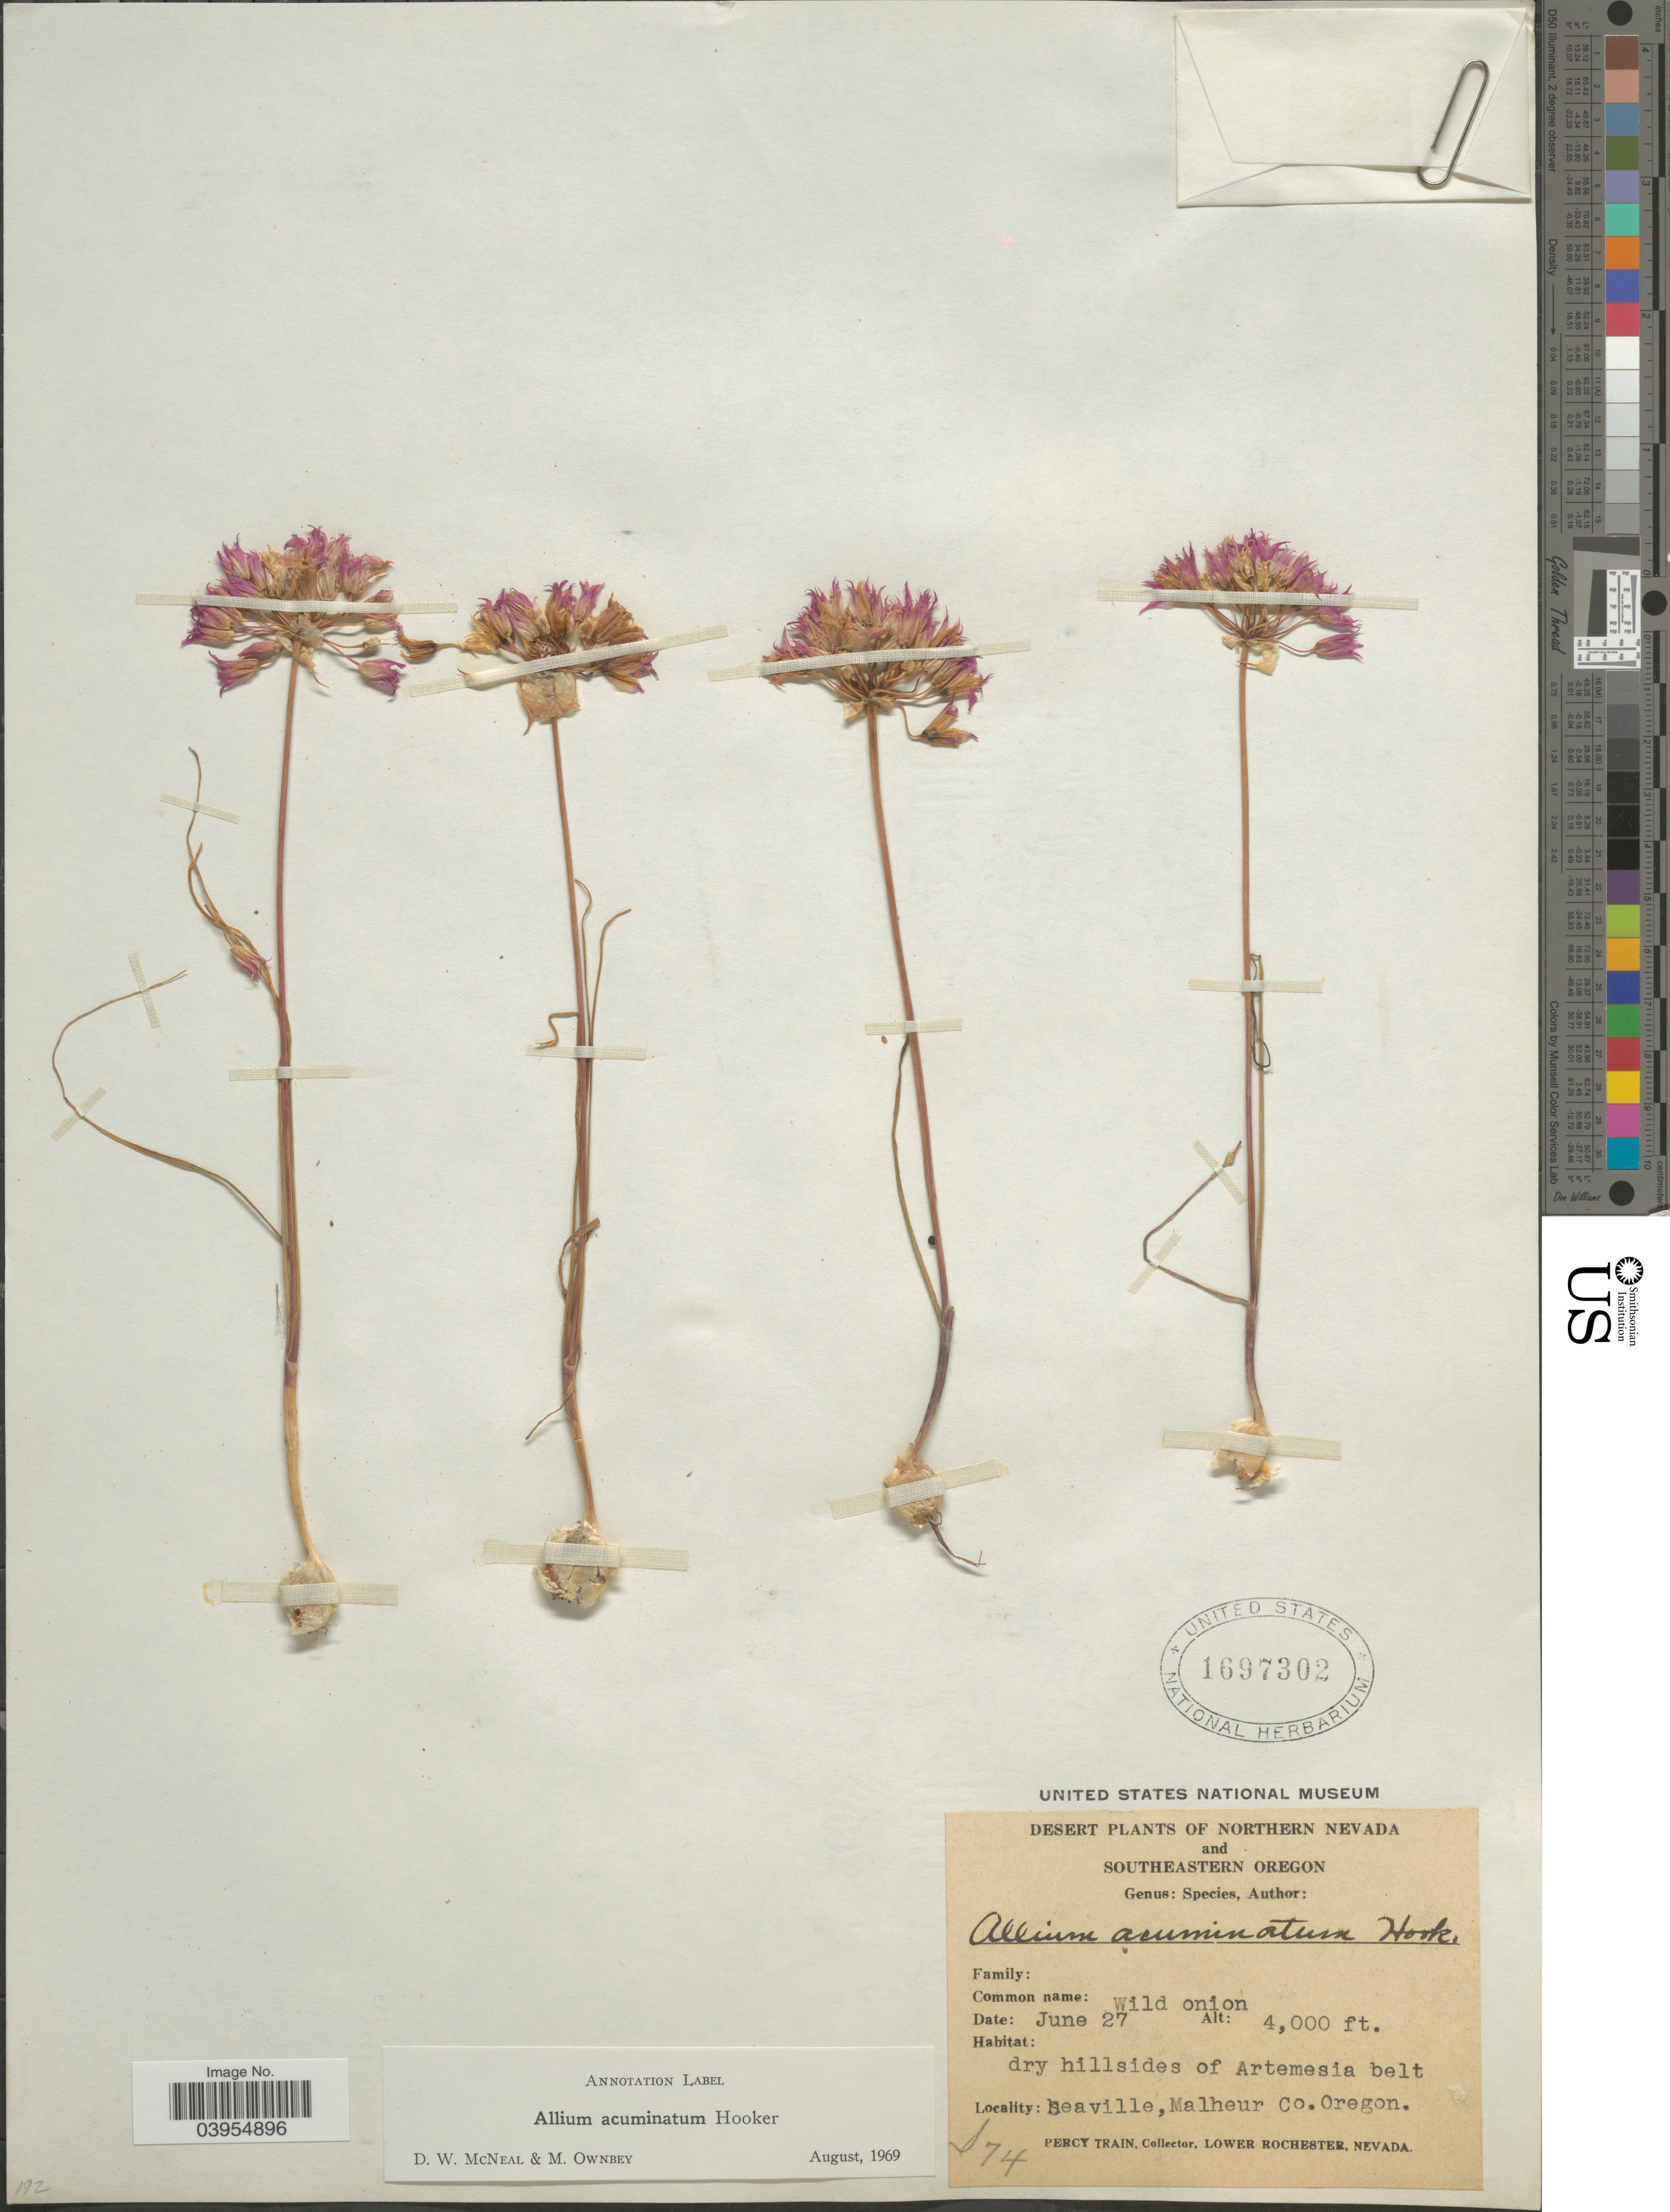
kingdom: Plantae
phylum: Tracheophyta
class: Liliopsida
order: Asparagales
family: Amaryllidaceae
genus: Allium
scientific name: Allium acuminatum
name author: Hook.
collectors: P. Train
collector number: S74*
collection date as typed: Transcribed d/m/y: /6/27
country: United States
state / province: Oregon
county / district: Malheur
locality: Southeastern Oregon. Dry hillsides of Artemesia belt. Seaville, Malheur Co.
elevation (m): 1219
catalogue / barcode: US 1697302